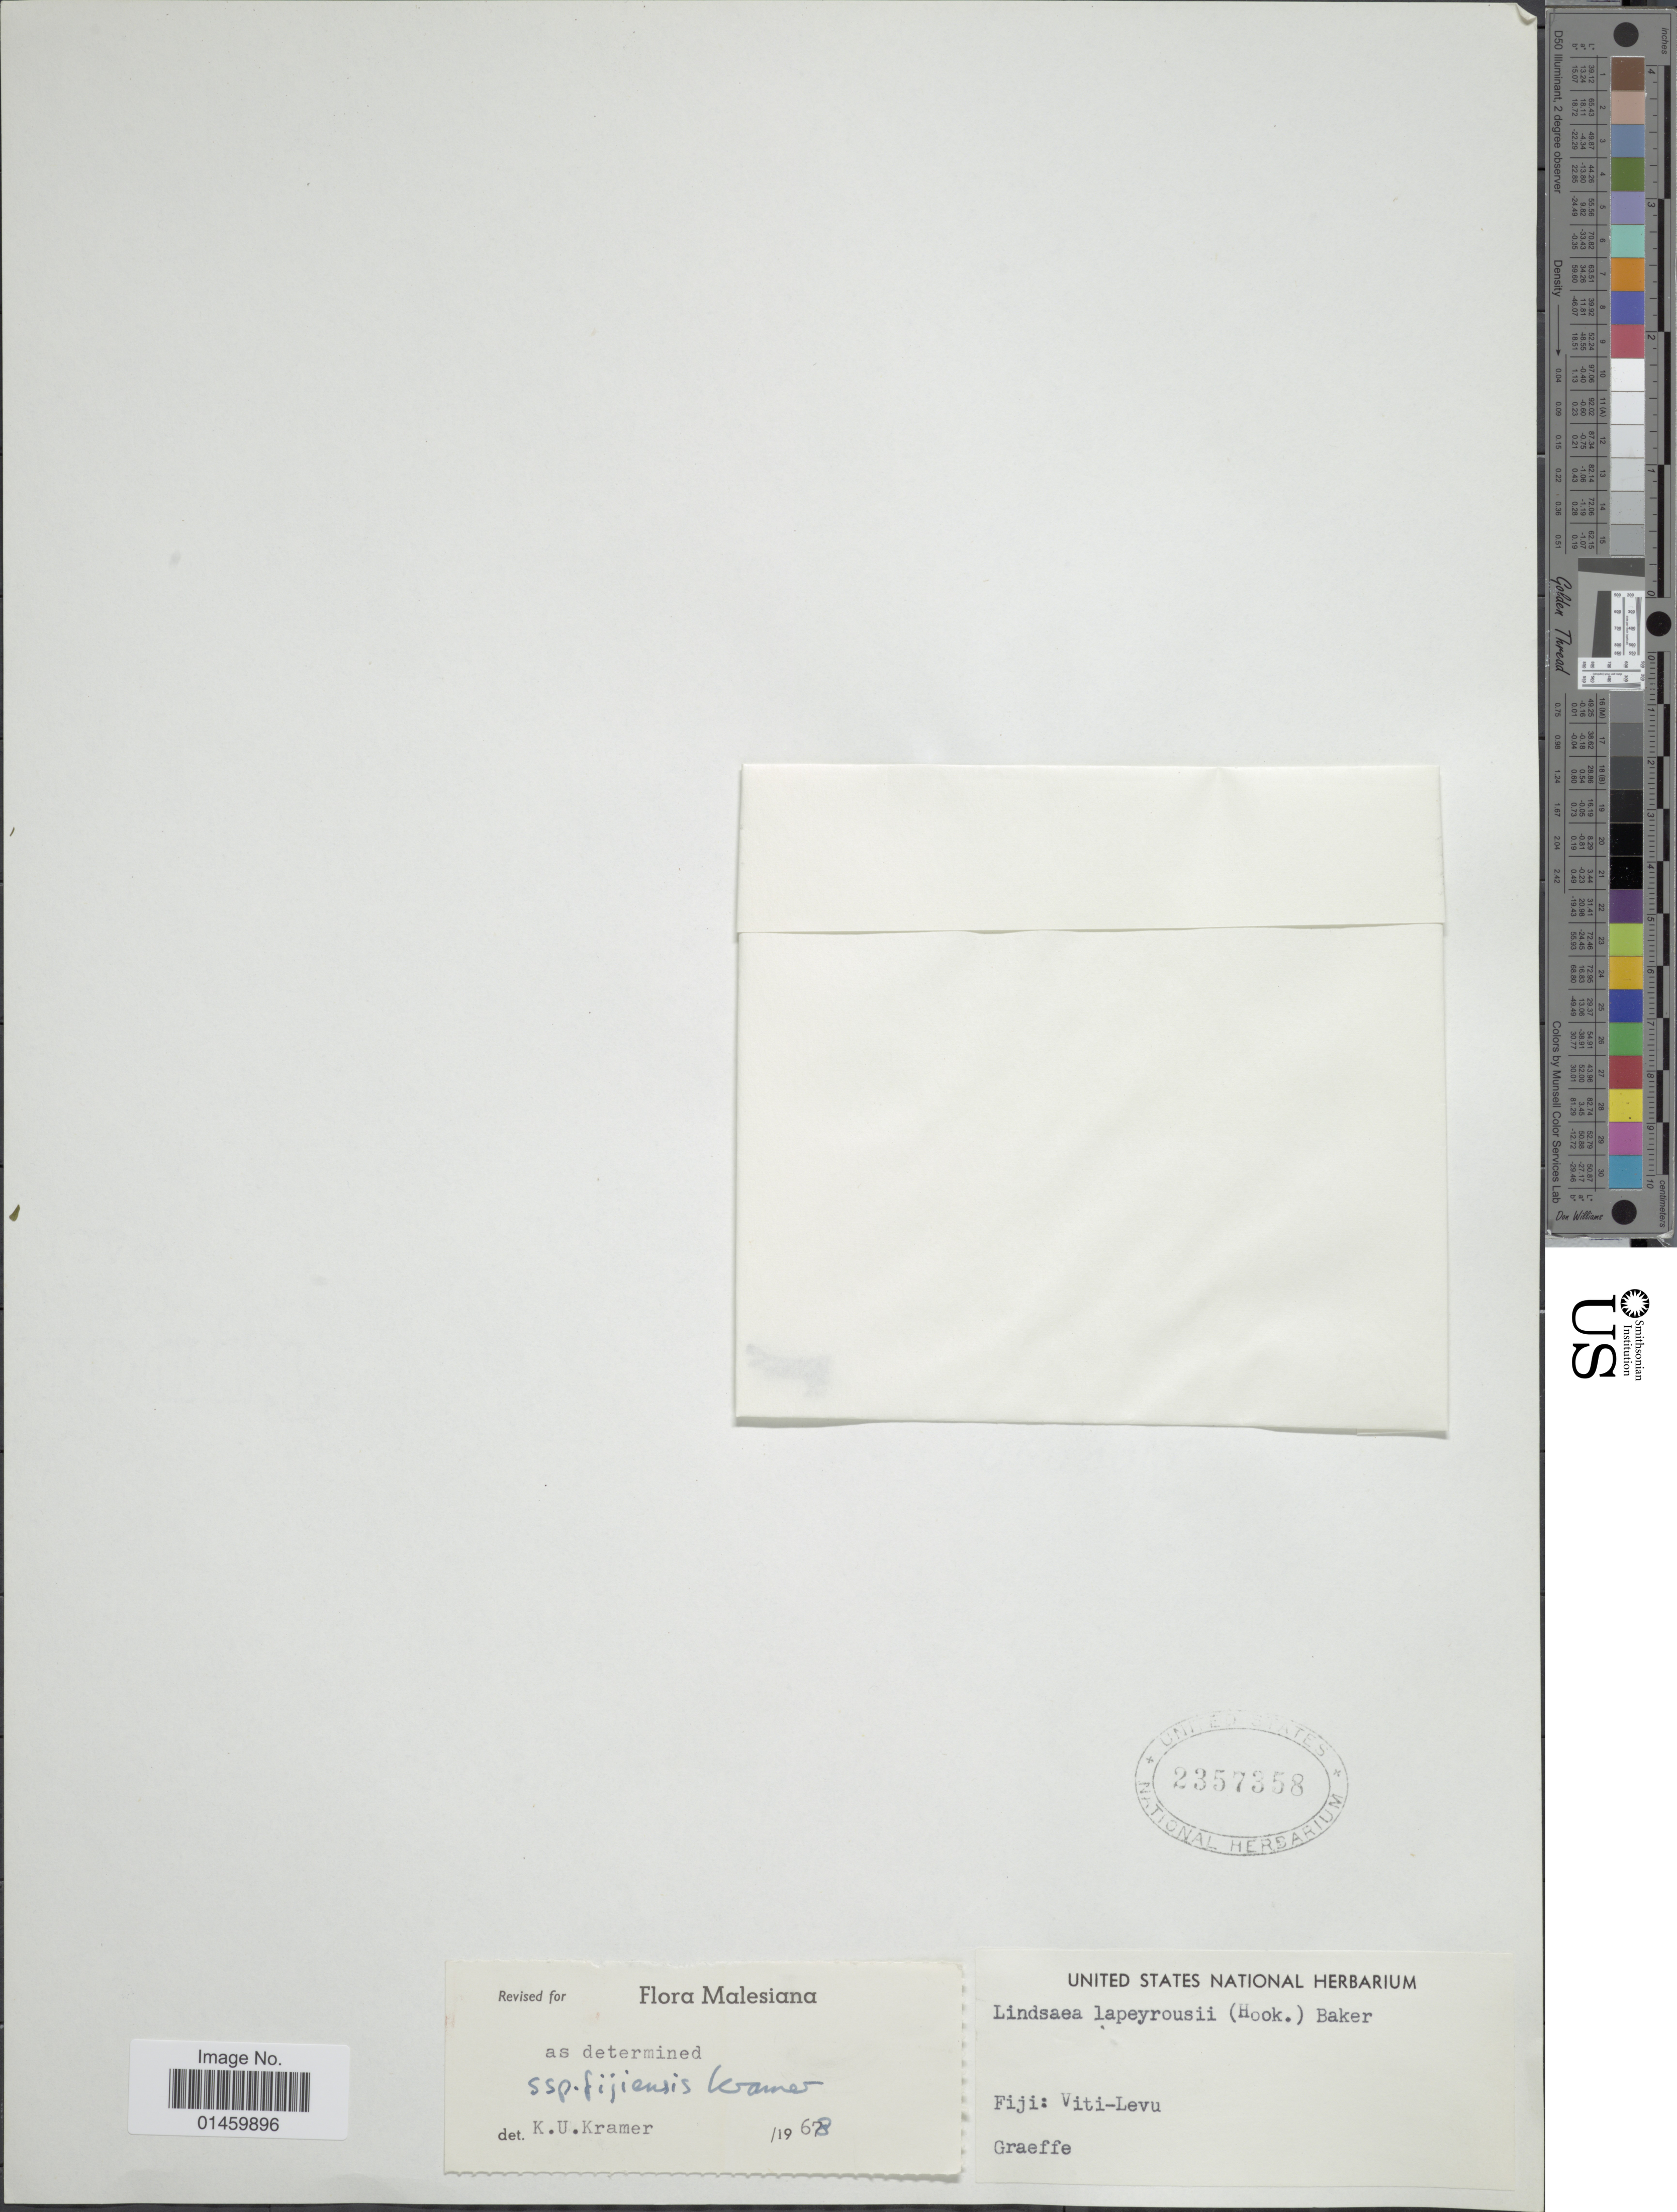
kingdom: Plantae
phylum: Tracheophyta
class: Polypodiopsida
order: Polypodiales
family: Lindsaeaceae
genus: Lindsaea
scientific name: Lindsaea lapeyrousei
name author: (Hook.) Baker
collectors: Graeffe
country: Fiji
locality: Viti-Levu.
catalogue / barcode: US 2357358